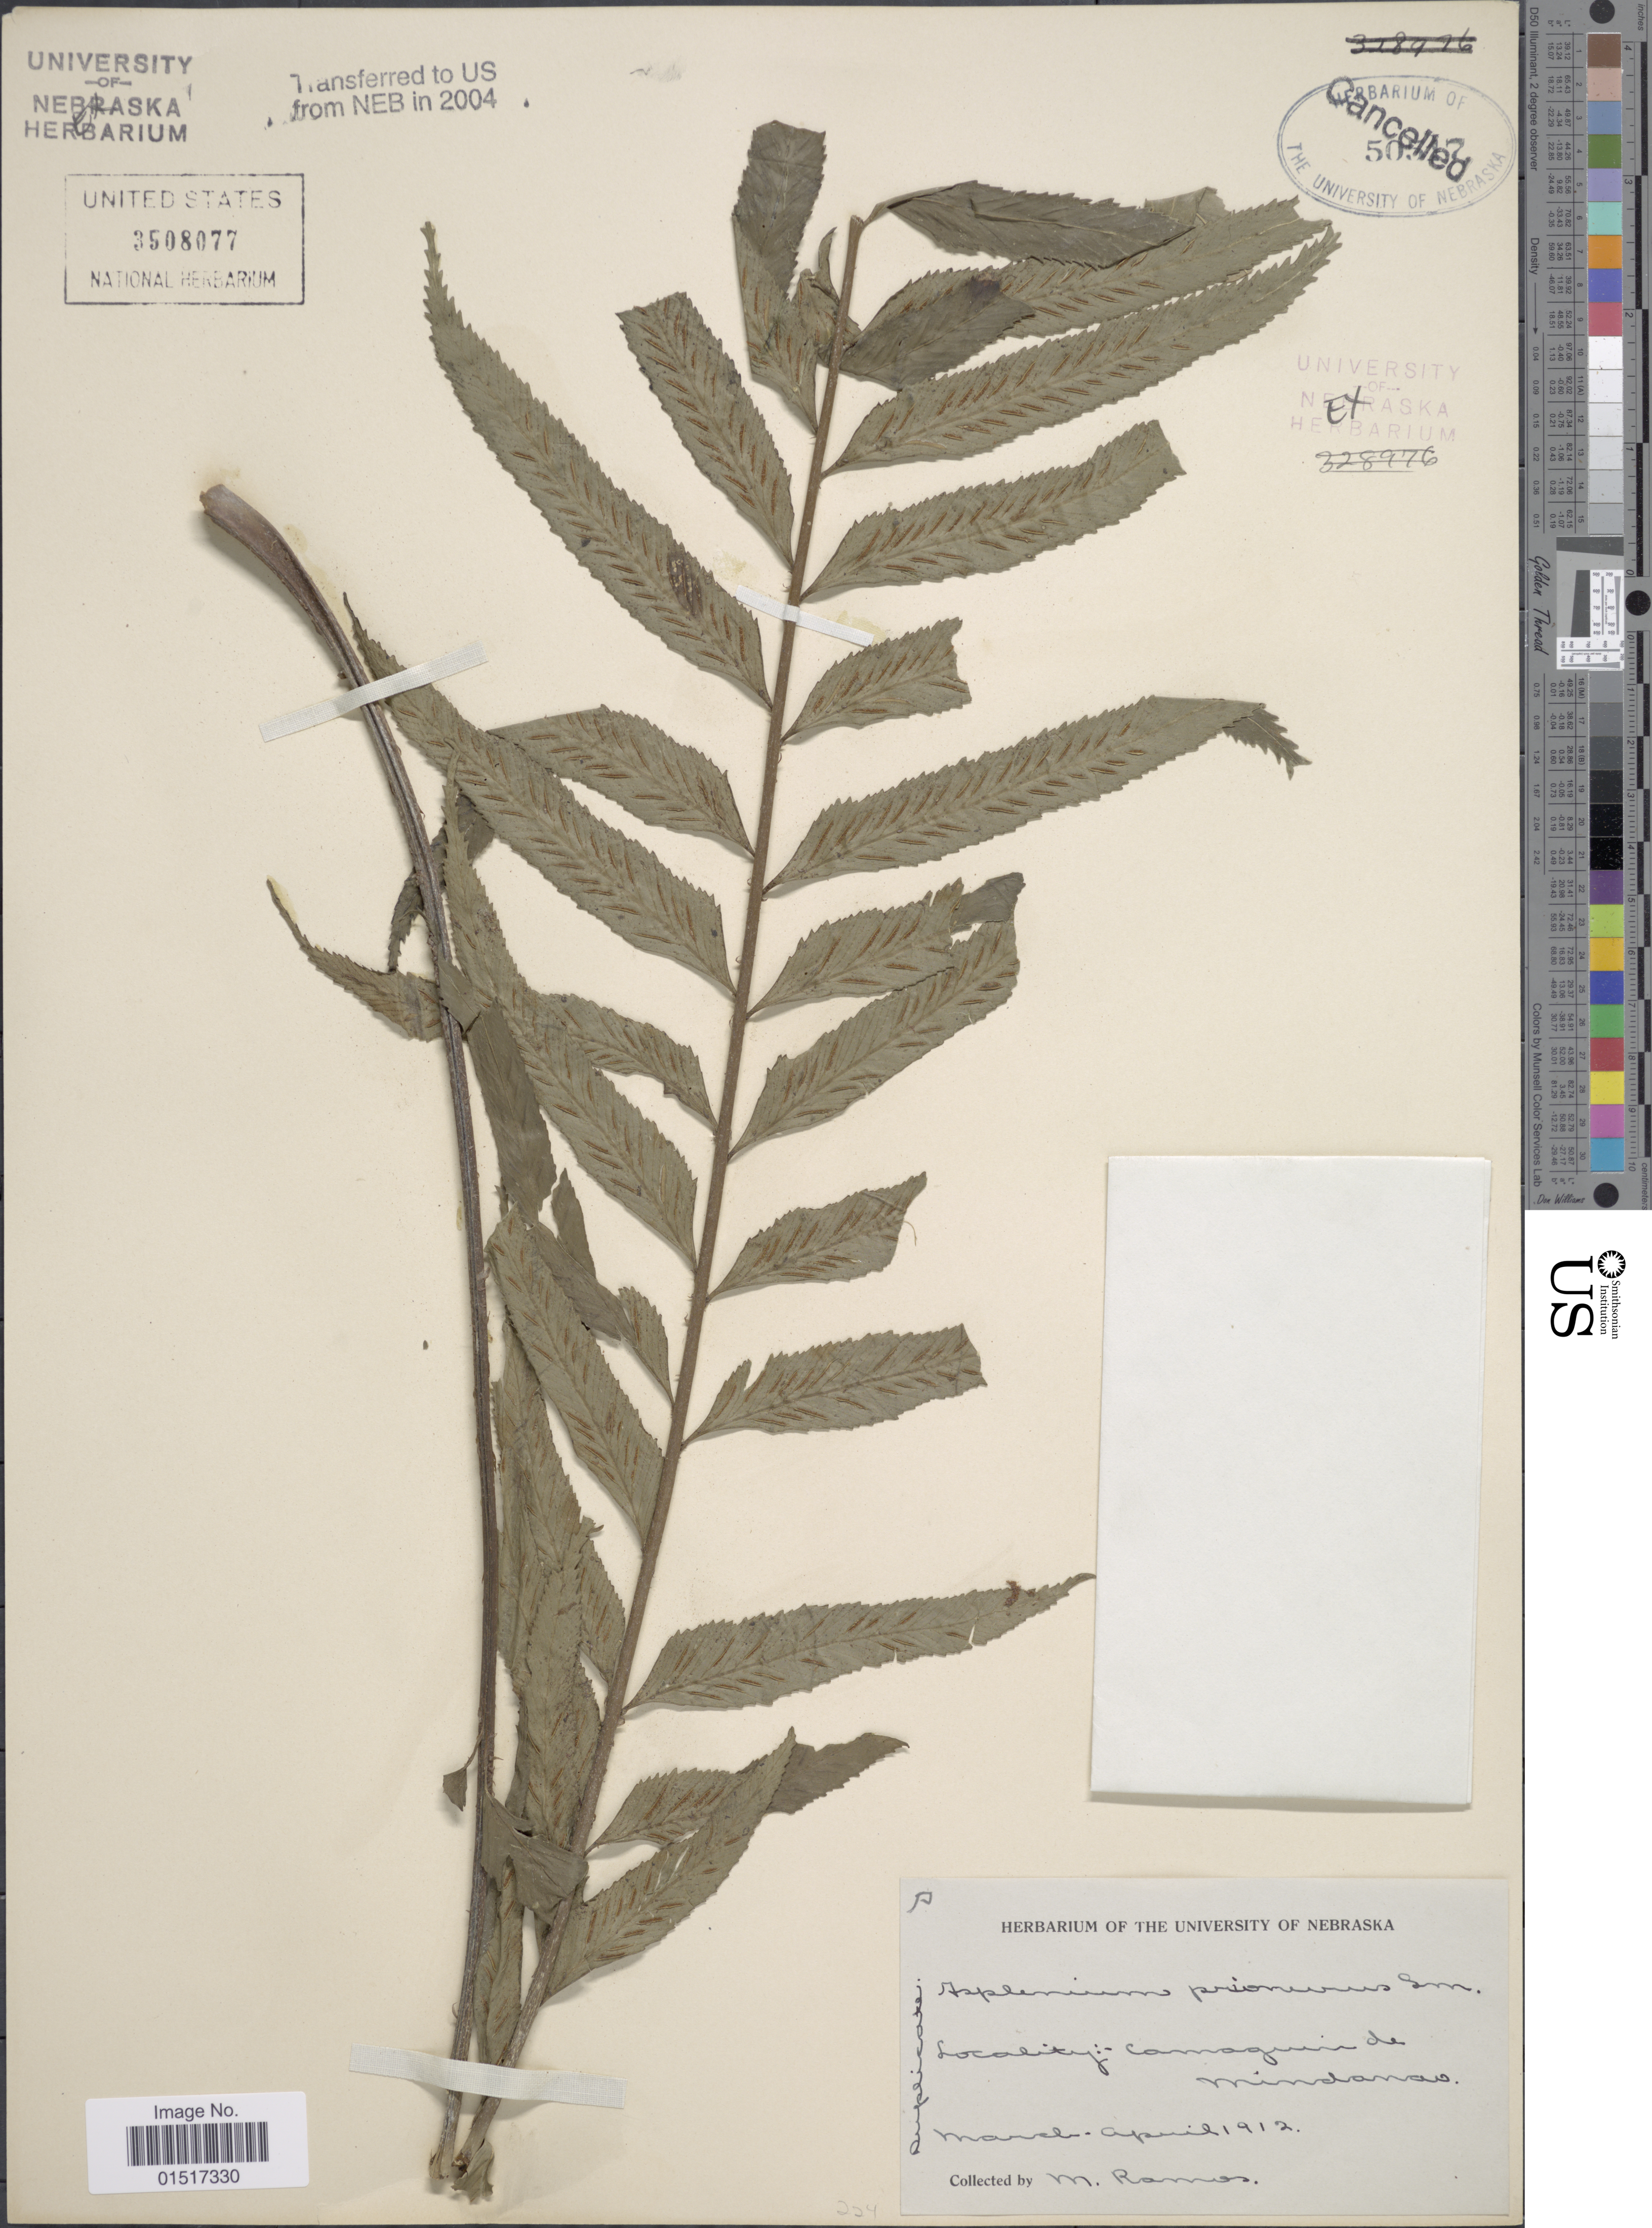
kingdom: Plantae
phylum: Tracheophyta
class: Polypodiopsida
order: Polypodiales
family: Aspleniaceae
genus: Asplenium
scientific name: Asplenium vulcanicum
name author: Blume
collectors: M. Ramos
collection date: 1912-03/1912-04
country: Philippines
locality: Camaguin de Mindanao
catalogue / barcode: US 3508077